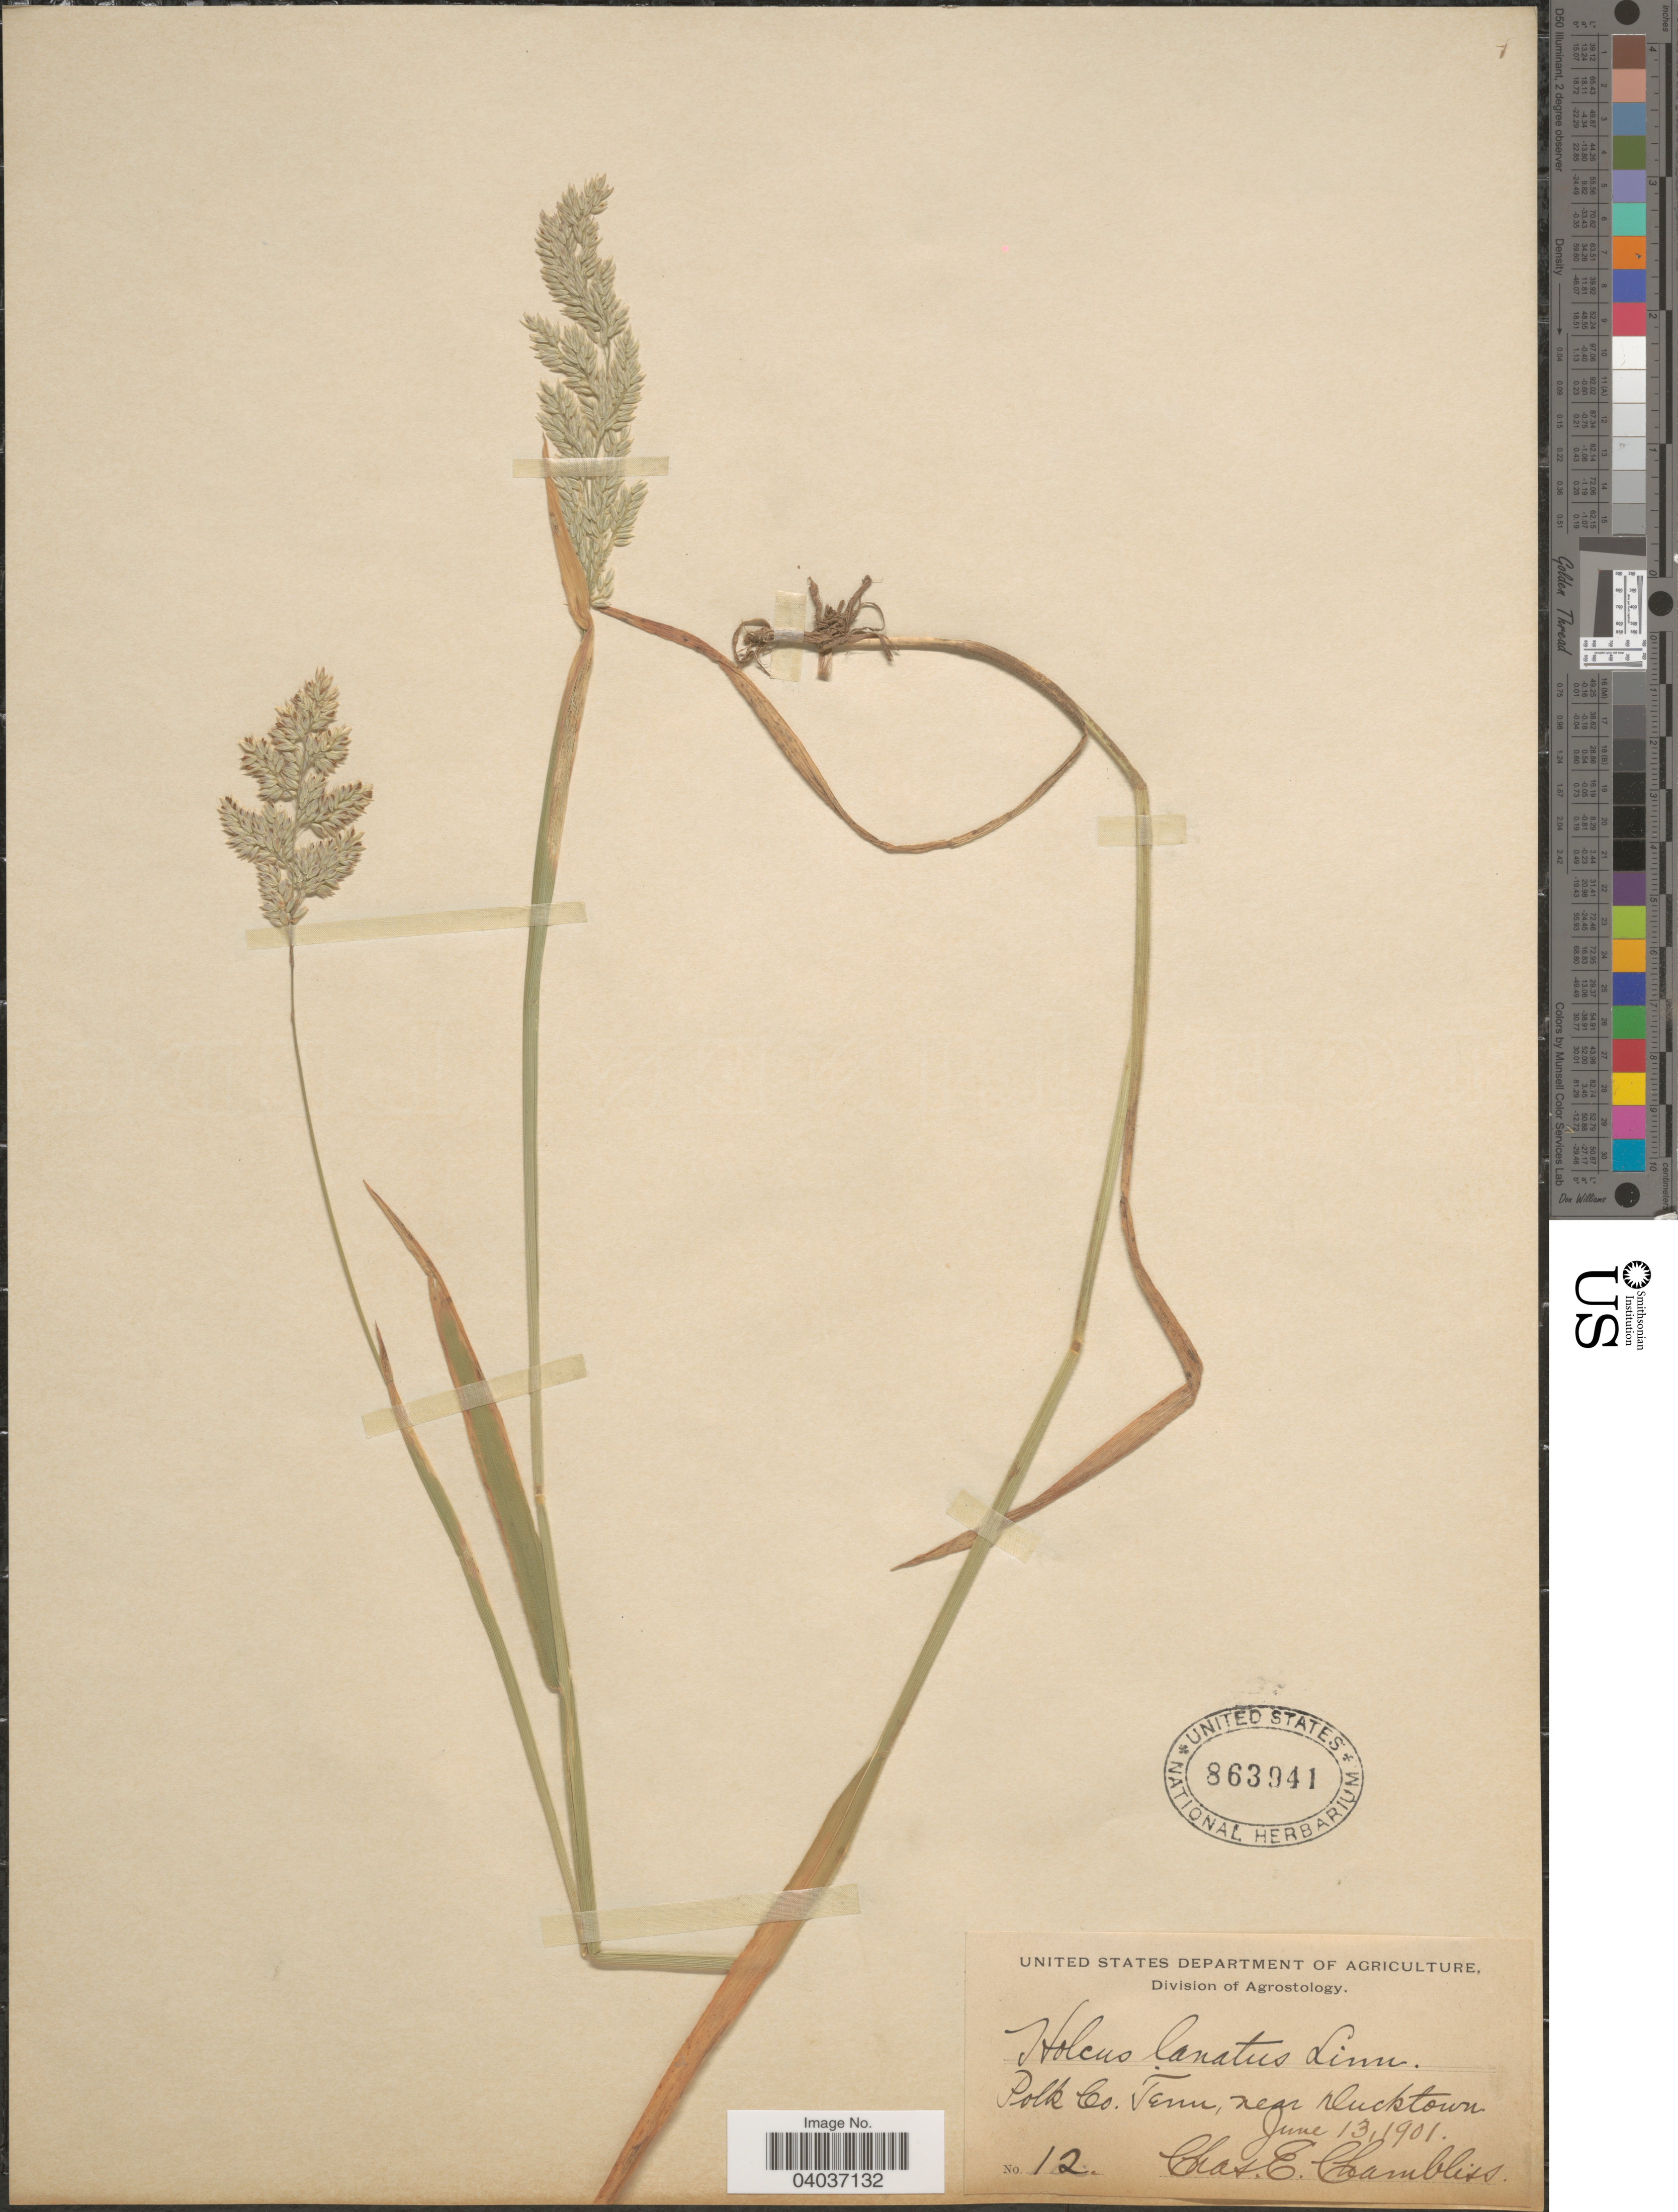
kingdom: Plantae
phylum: Tracheophyta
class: Liliopsida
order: Poales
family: Poaceae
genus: Holcus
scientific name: Holcus lanatus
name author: L.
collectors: C. Chambliss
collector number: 12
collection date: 1901-06-13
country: United States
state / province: Tennessee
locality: Polk Co., near Ducktown.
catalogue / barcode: US 863941